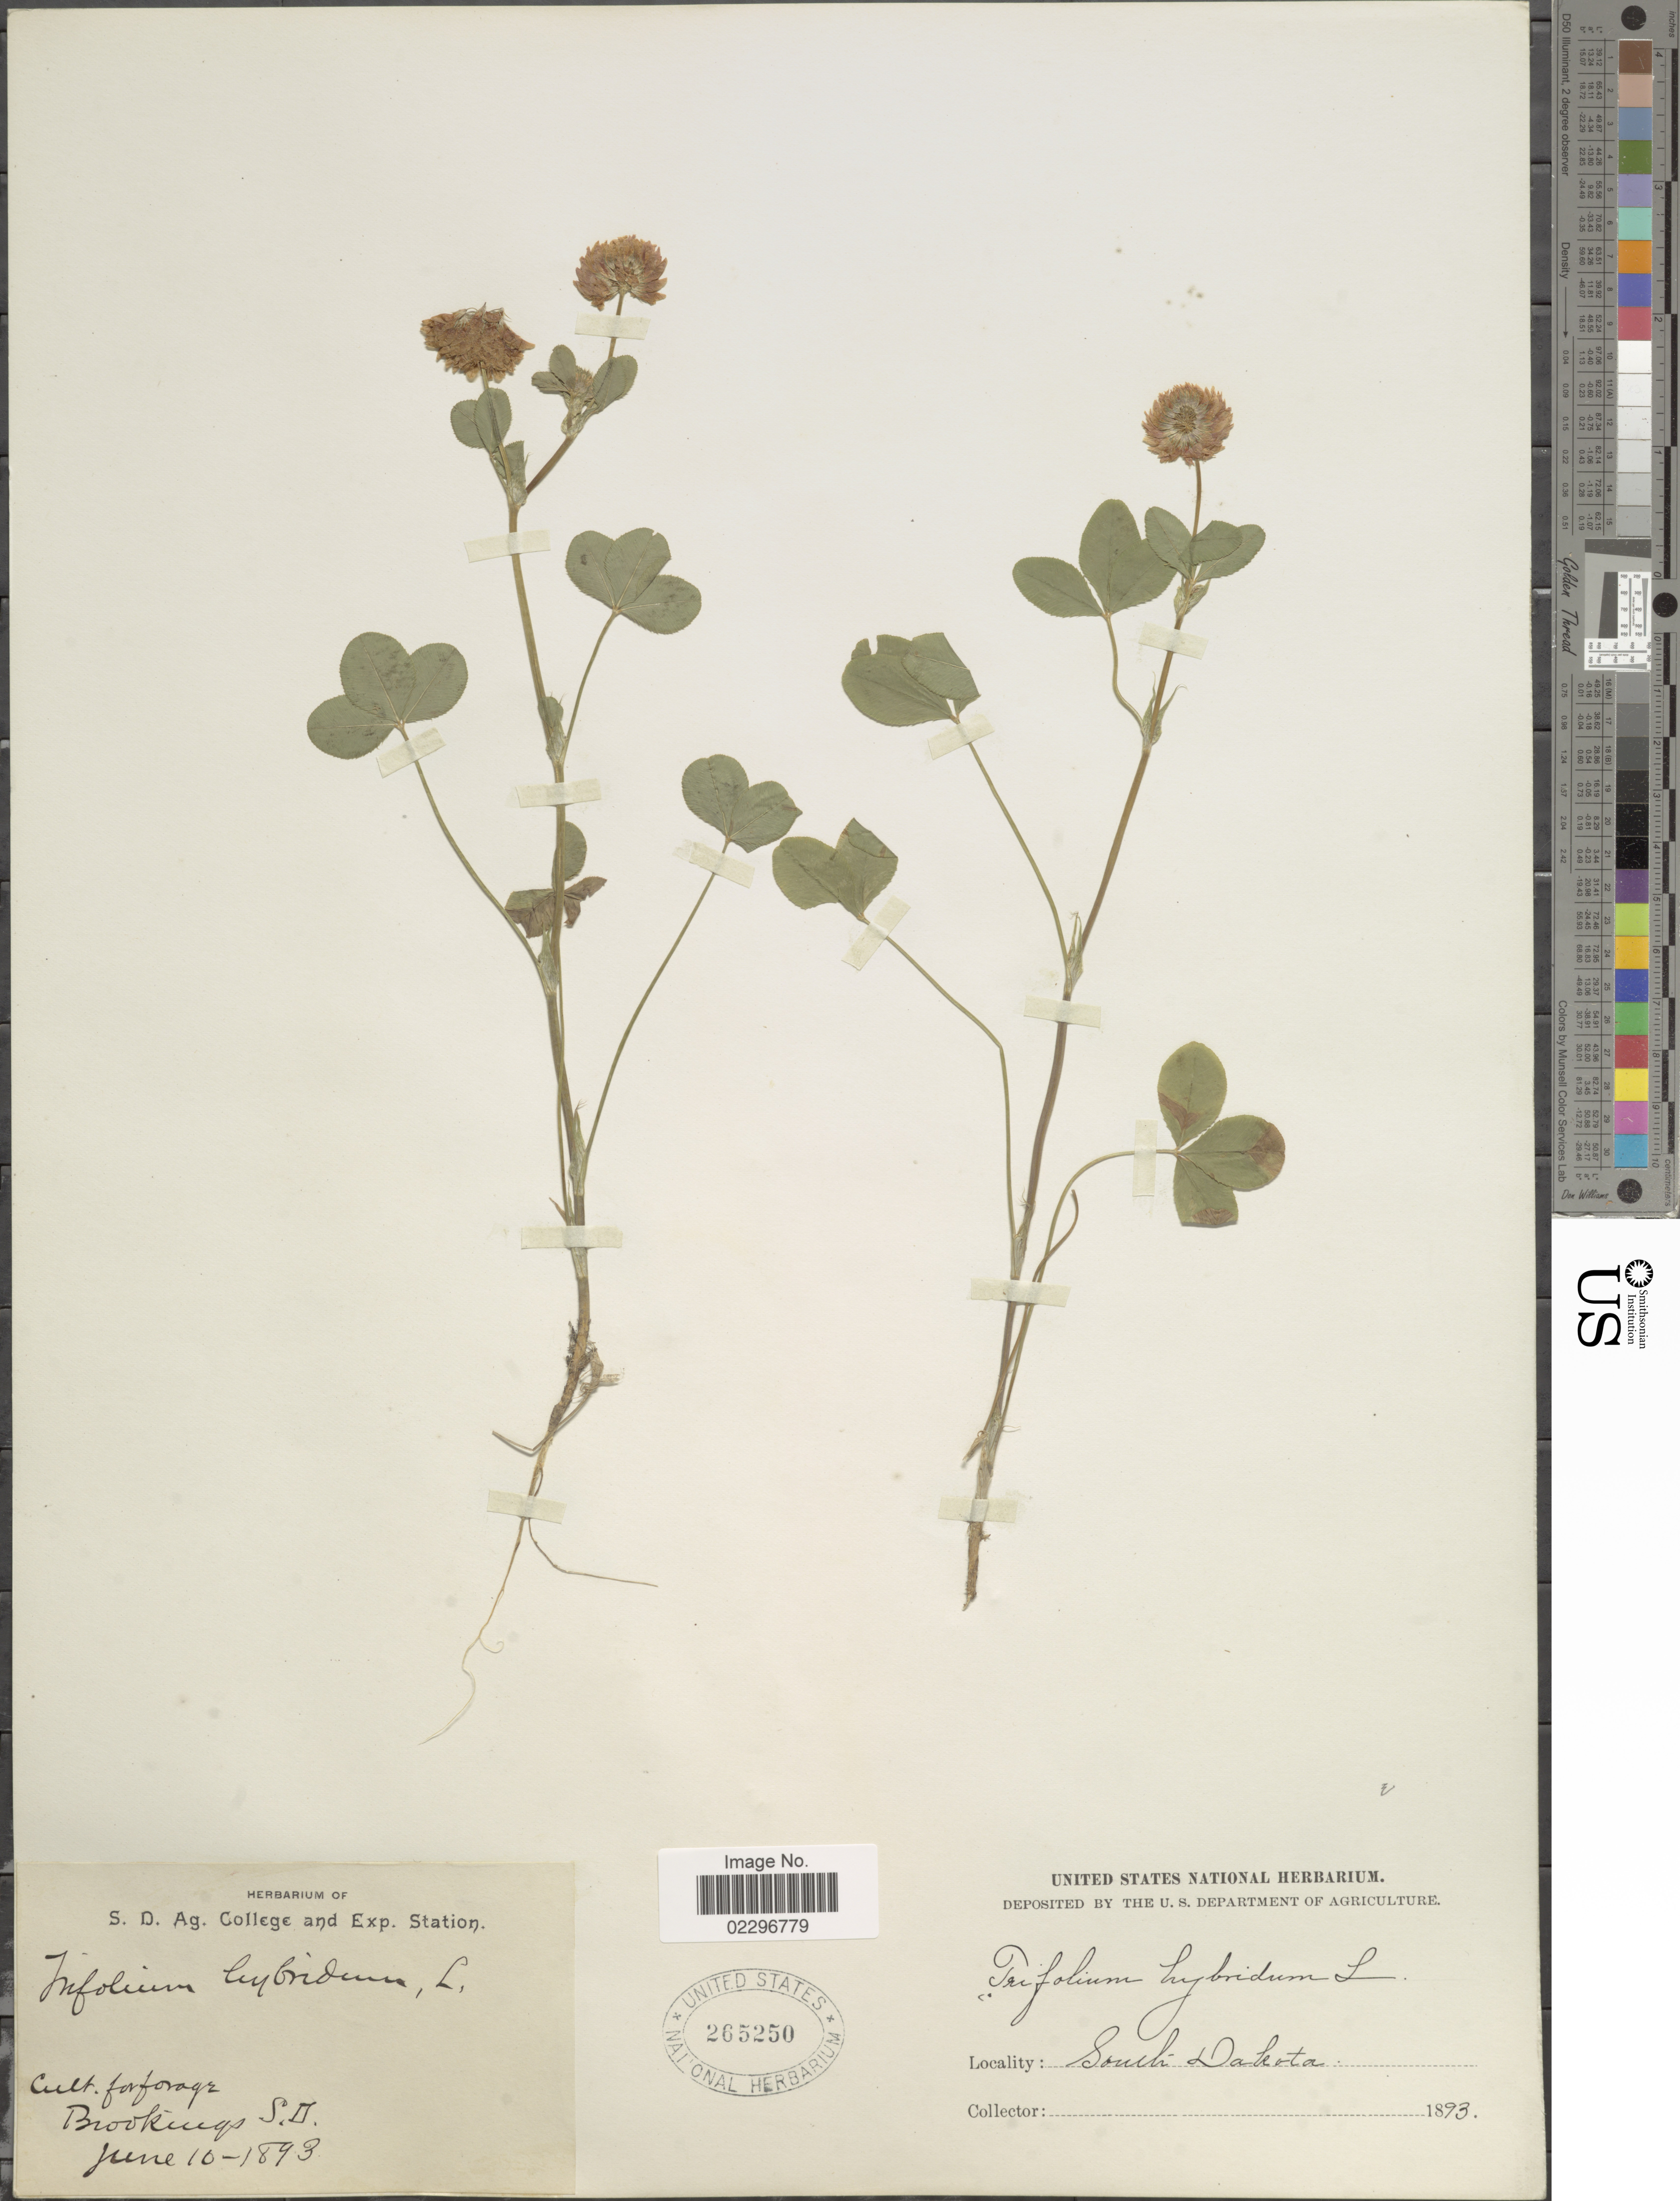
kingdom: Plantae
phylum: Tracheophyta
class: Magnoliopsida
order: Fabales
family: Fabaceae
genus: Trifolium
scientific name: Trifolium hybridum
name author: L.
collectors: ex herb. S. D. Ag. College and ex. Station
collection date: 1893-06-10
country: United States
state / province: South Dakota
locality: Brookings S. D.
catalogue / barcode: US 265250